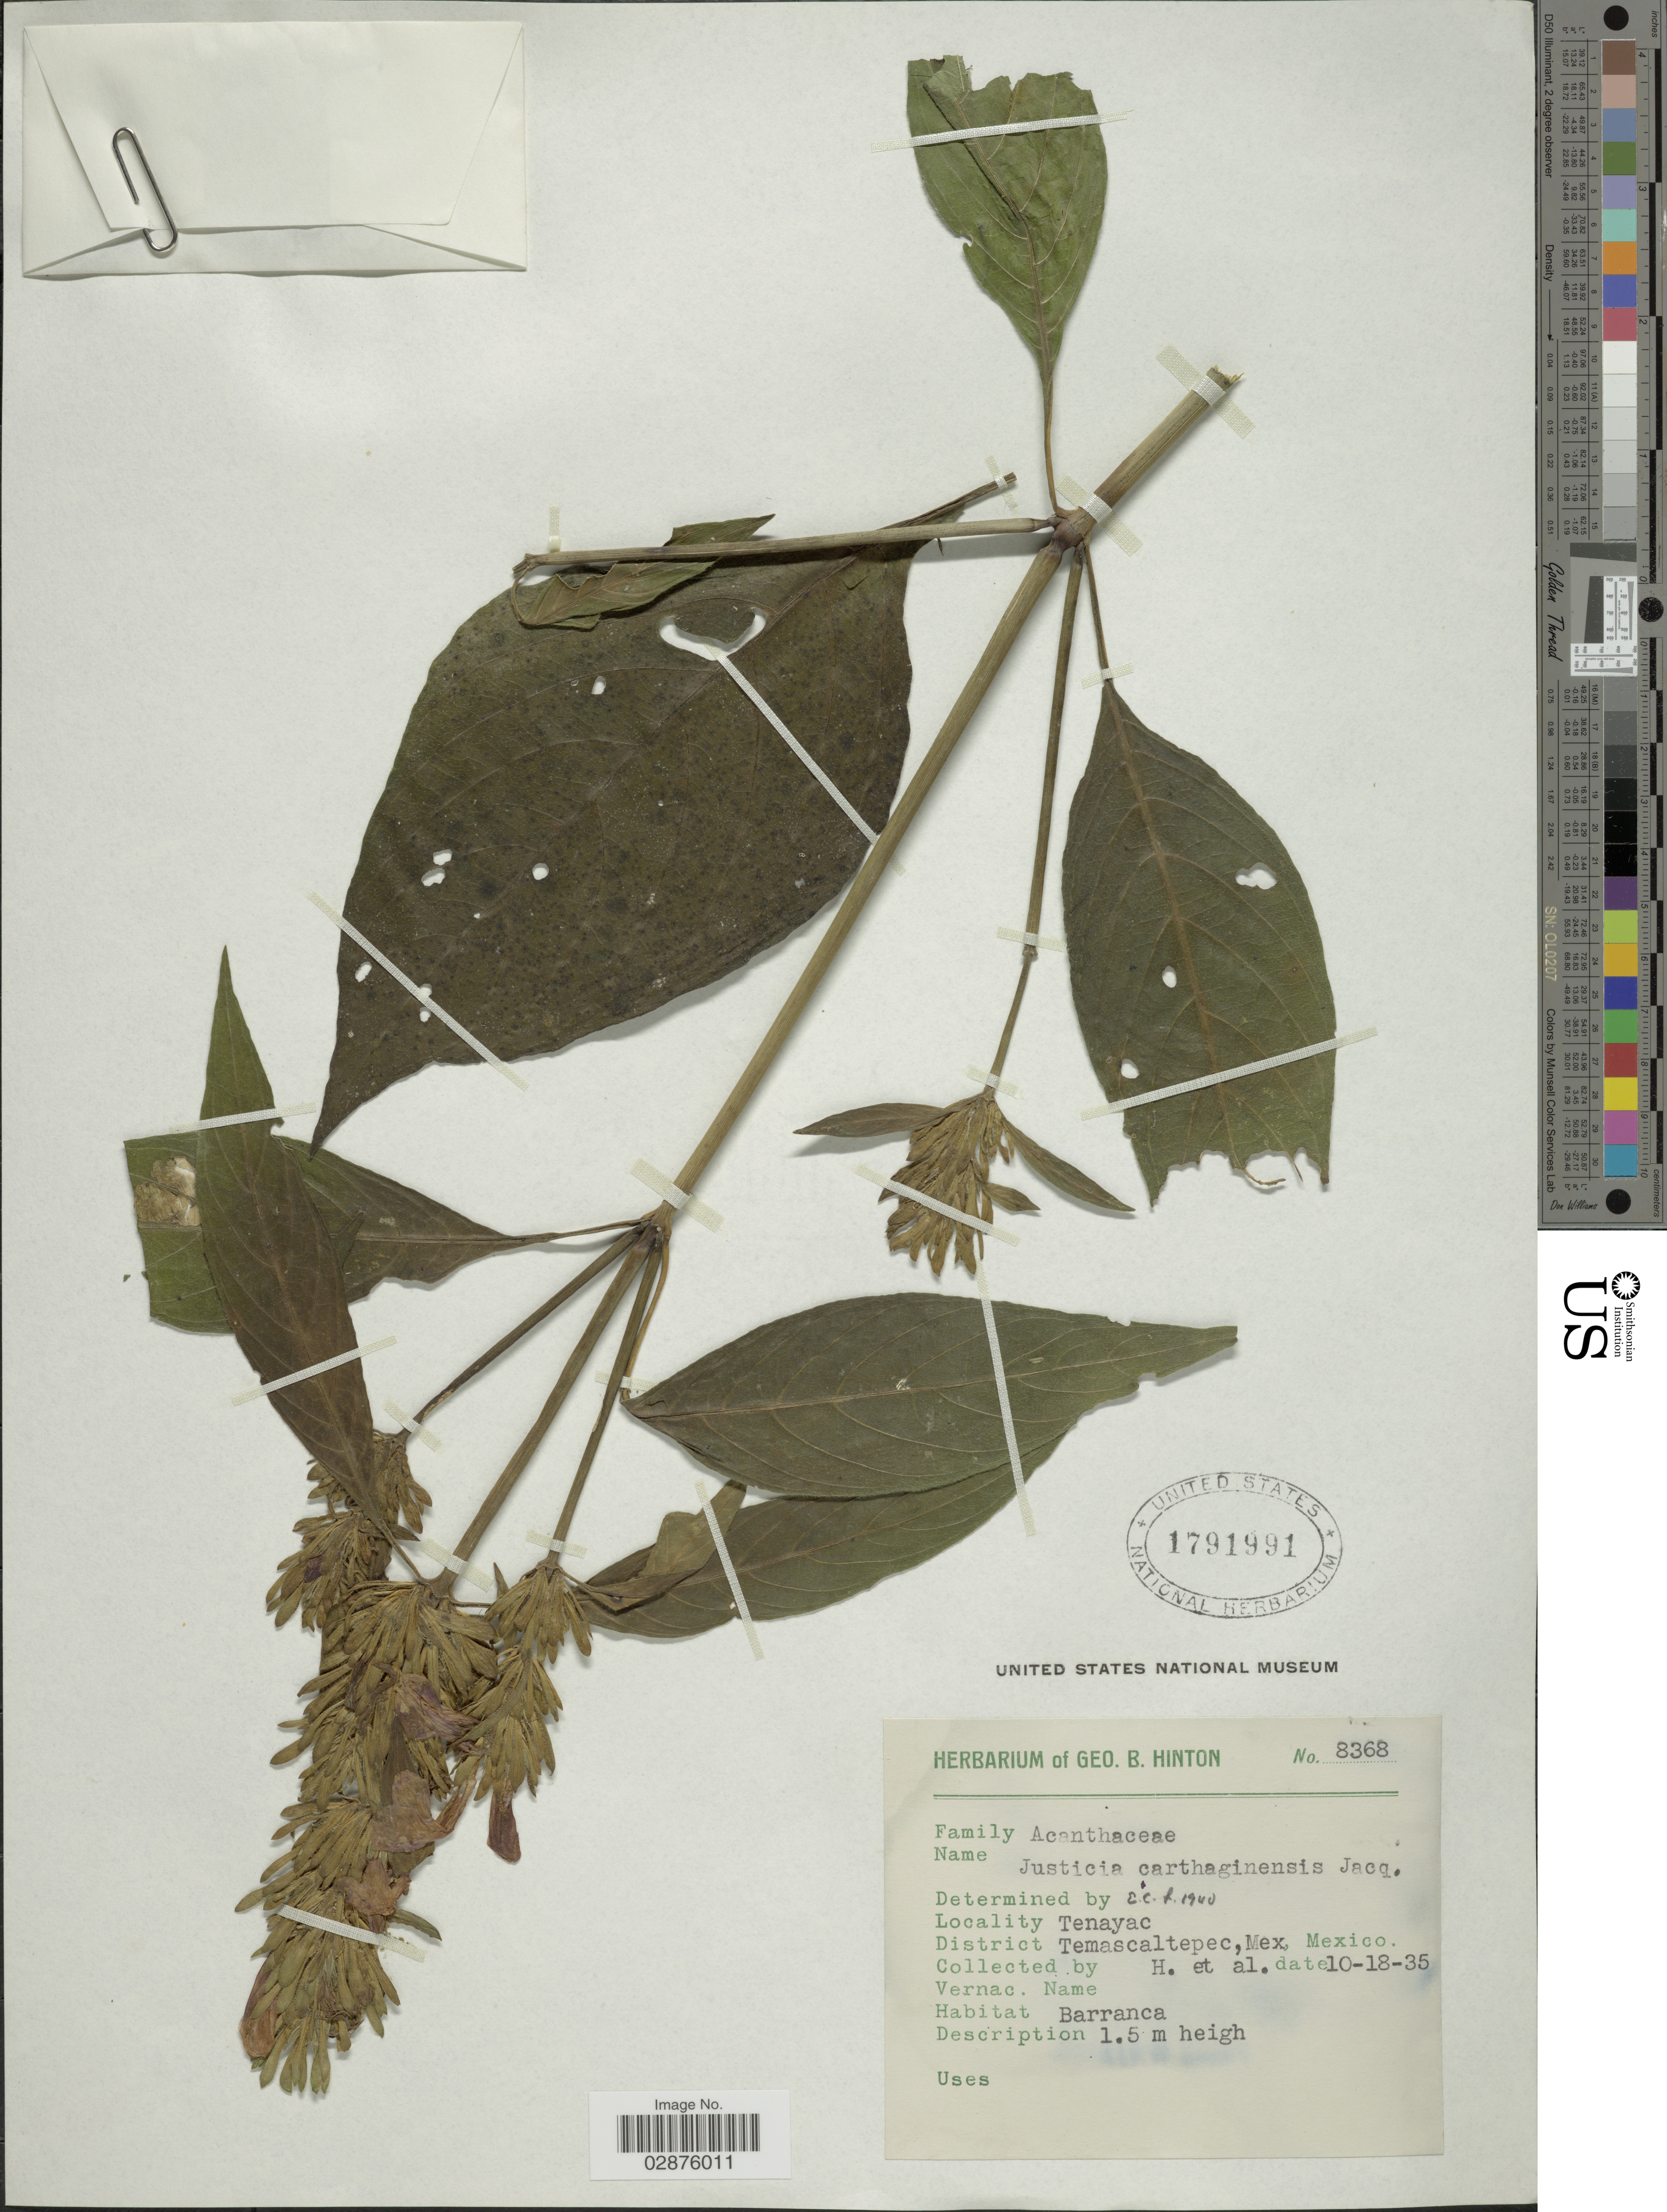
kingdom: Plantae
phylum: Tracheophyta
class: Magnoliopsida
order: Lamiales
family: Acanthaceae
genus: Justicia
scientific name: Justicia carthaginensis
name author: Jacq.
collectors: G. B. Hinton & et al.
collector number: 8368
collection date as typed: Transcribed d/m/y: 18/10/35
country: Mexico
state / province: México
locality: Tenayac, District Temascaltepec, Mex., Mexico.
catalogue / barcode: US 1791991